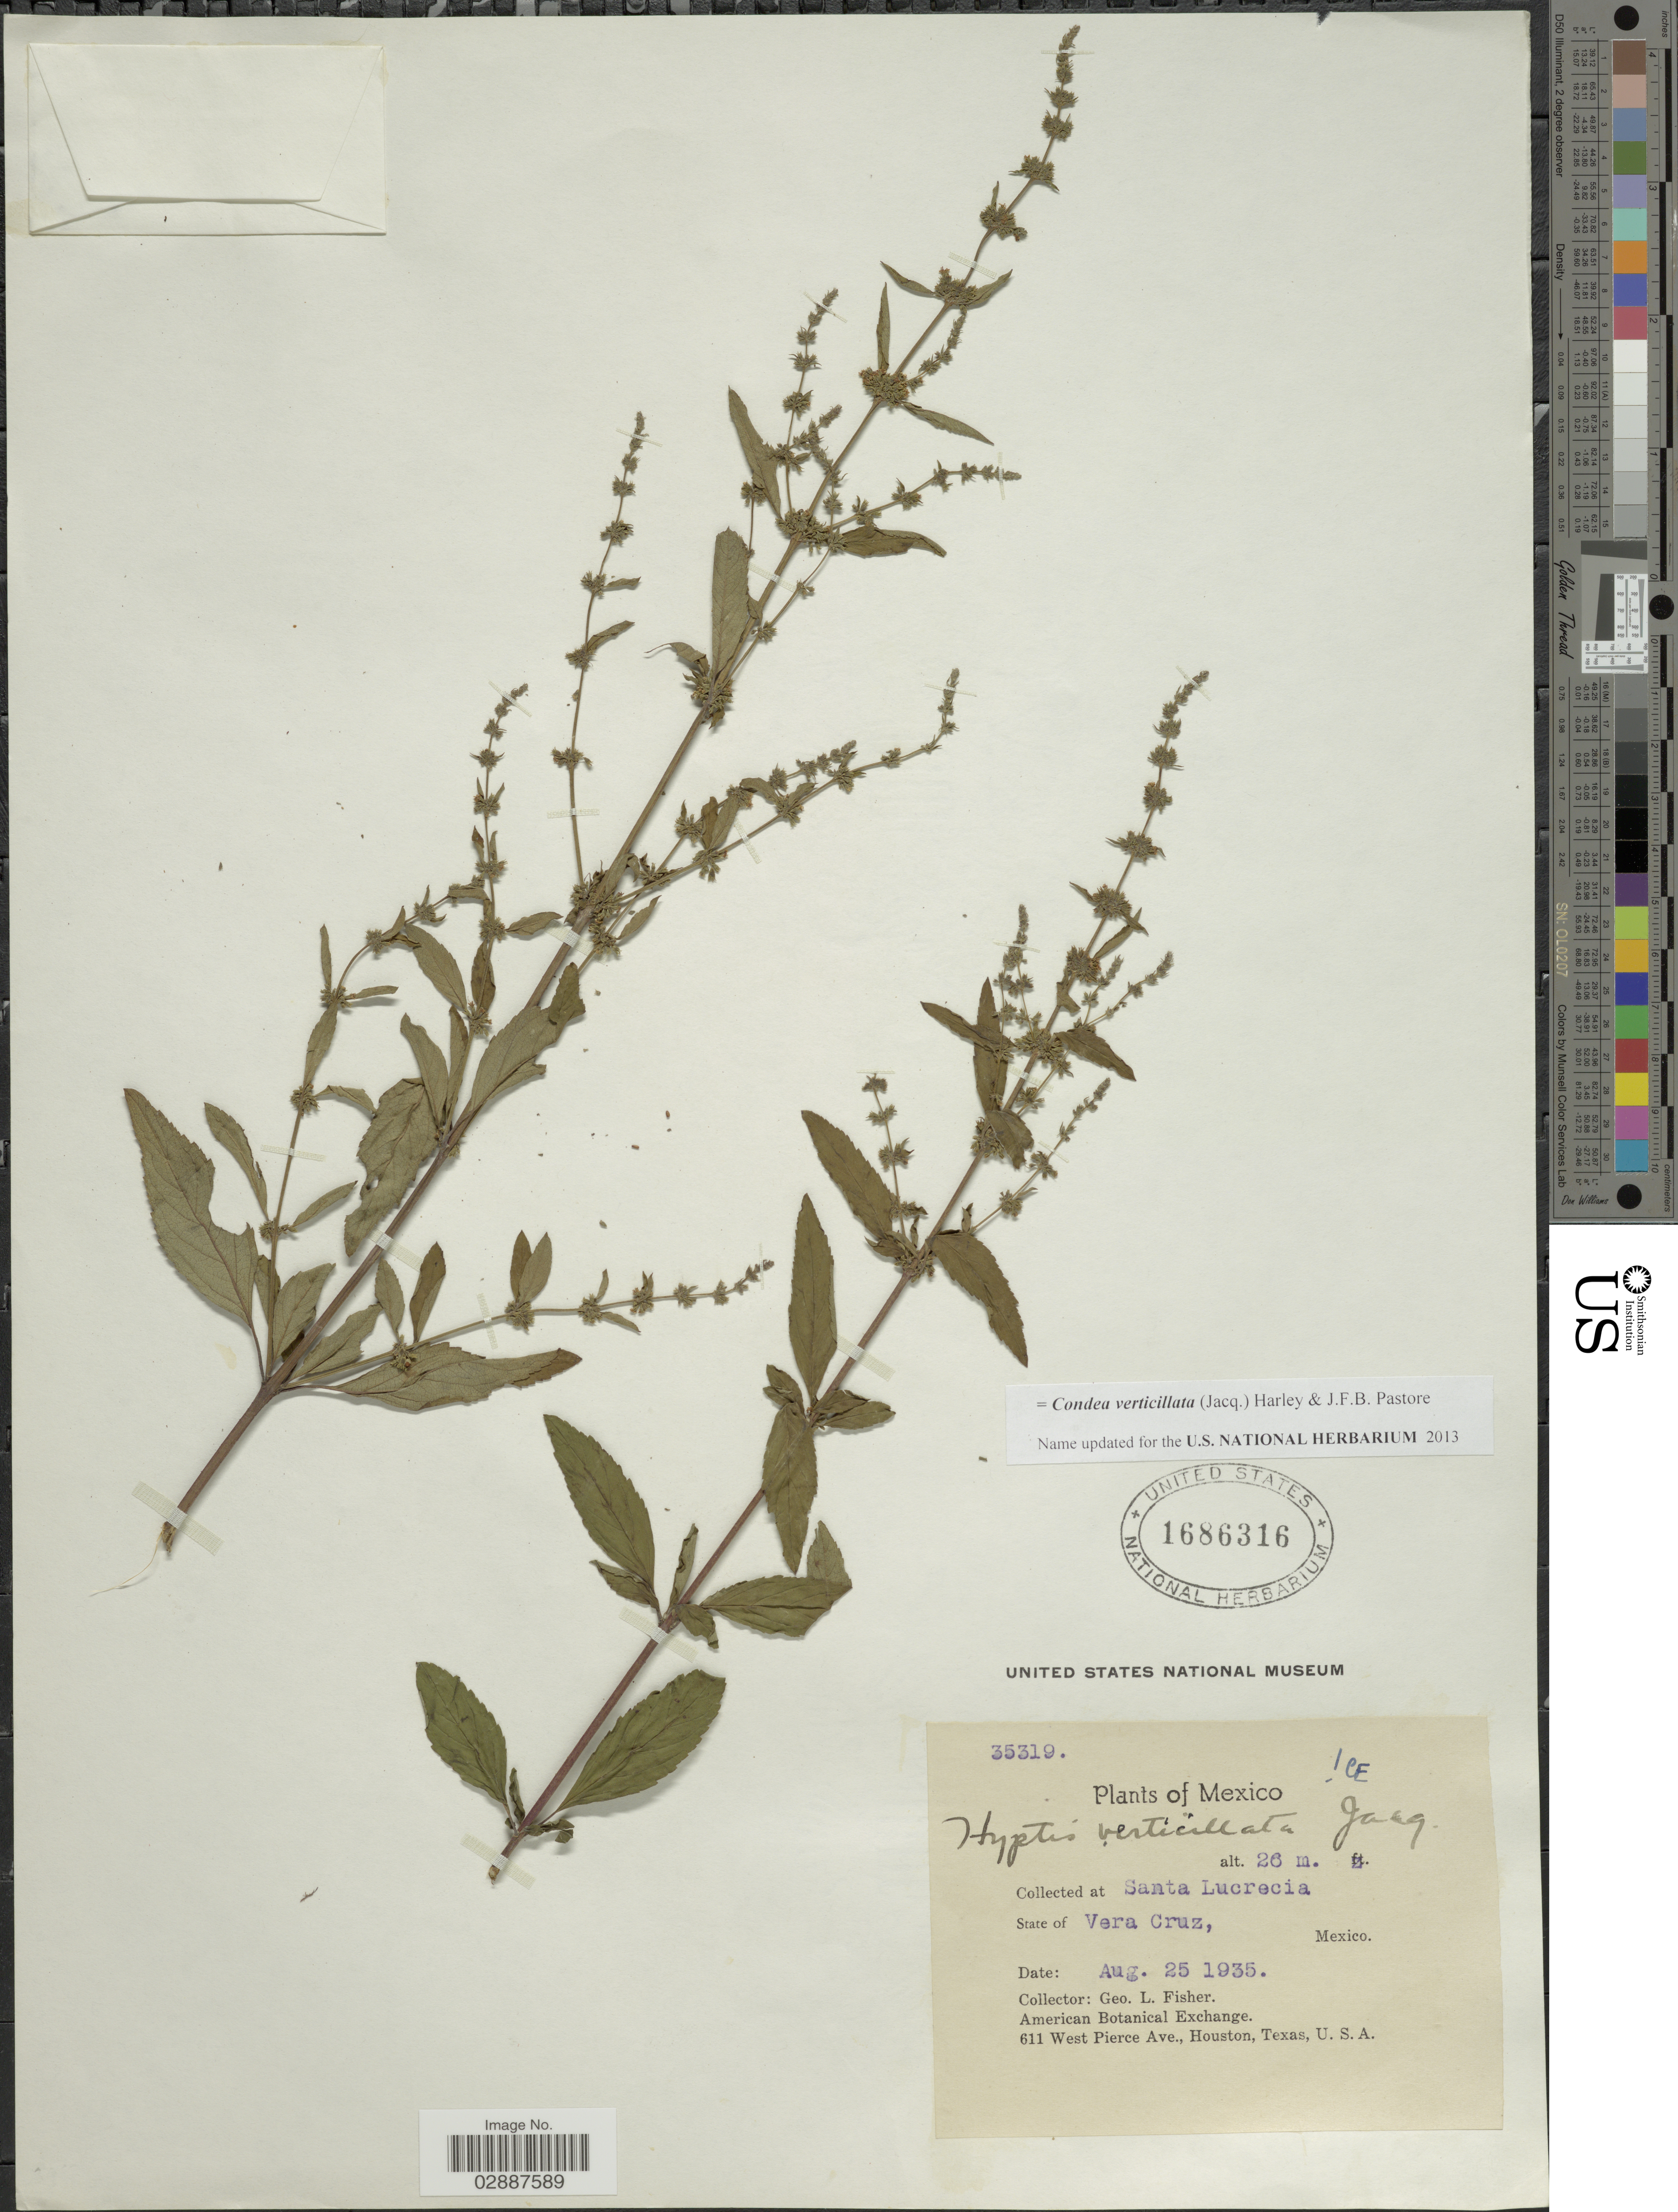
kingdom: Plantae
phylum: Tracheophyta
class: Magnoliopsida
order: Lamiales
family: Lamiaceae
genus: Condea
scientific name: Condea verticillata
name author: (Jacq.) Harley & J.F.B. Pastore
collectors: G. L. Fisher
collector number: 35319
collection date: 1935-08-25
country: Mexico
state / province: Veracruz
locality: Santa Lucrecia, Vera Cruz.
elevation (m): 26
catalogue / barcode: US 1686316